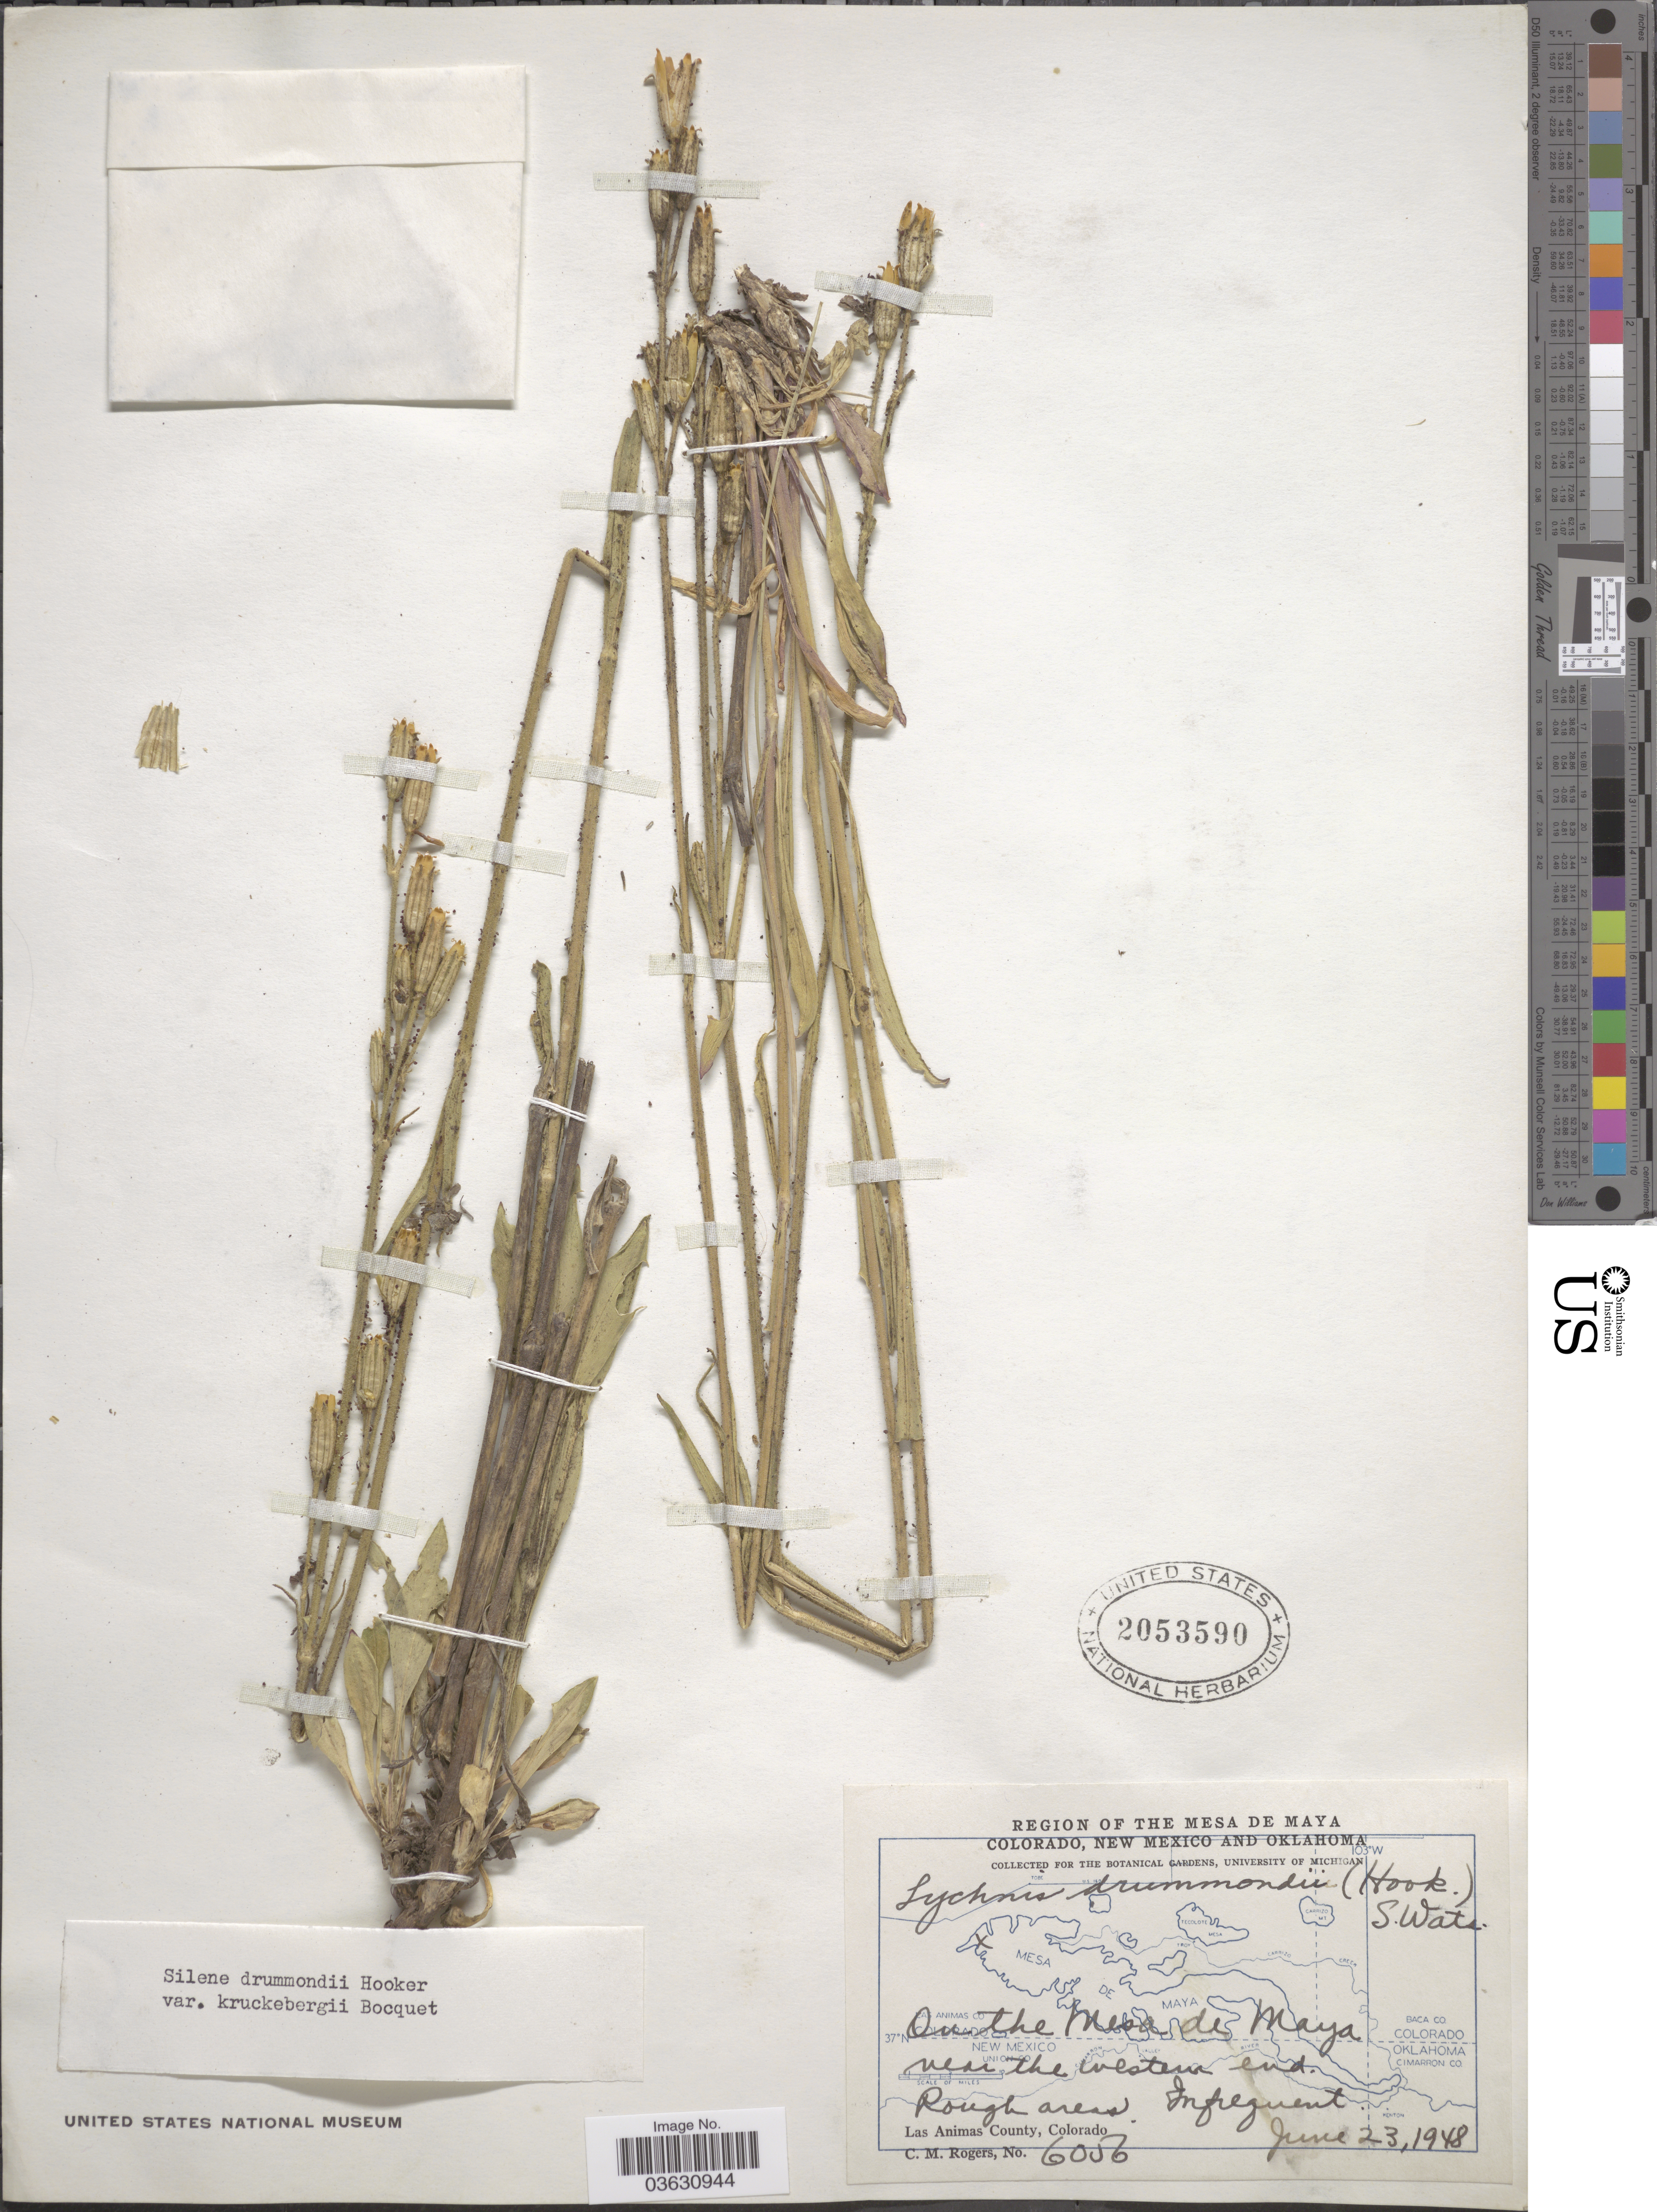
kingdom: Plantae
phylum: Tracheophyta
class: Magnoliopsida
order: Caryophyllales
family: Caryophyllaceae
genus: Silene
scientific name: Silene drummondii var. kruckebergii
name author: Bocquet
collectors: C. M. Rogers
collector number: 6056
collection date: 1948-06-23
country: United States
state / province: Colorado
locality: The Mesa de Maya. On the Mesa de Maya near the western end. Rough areas. Las Animas County.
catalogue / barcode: US 2053590